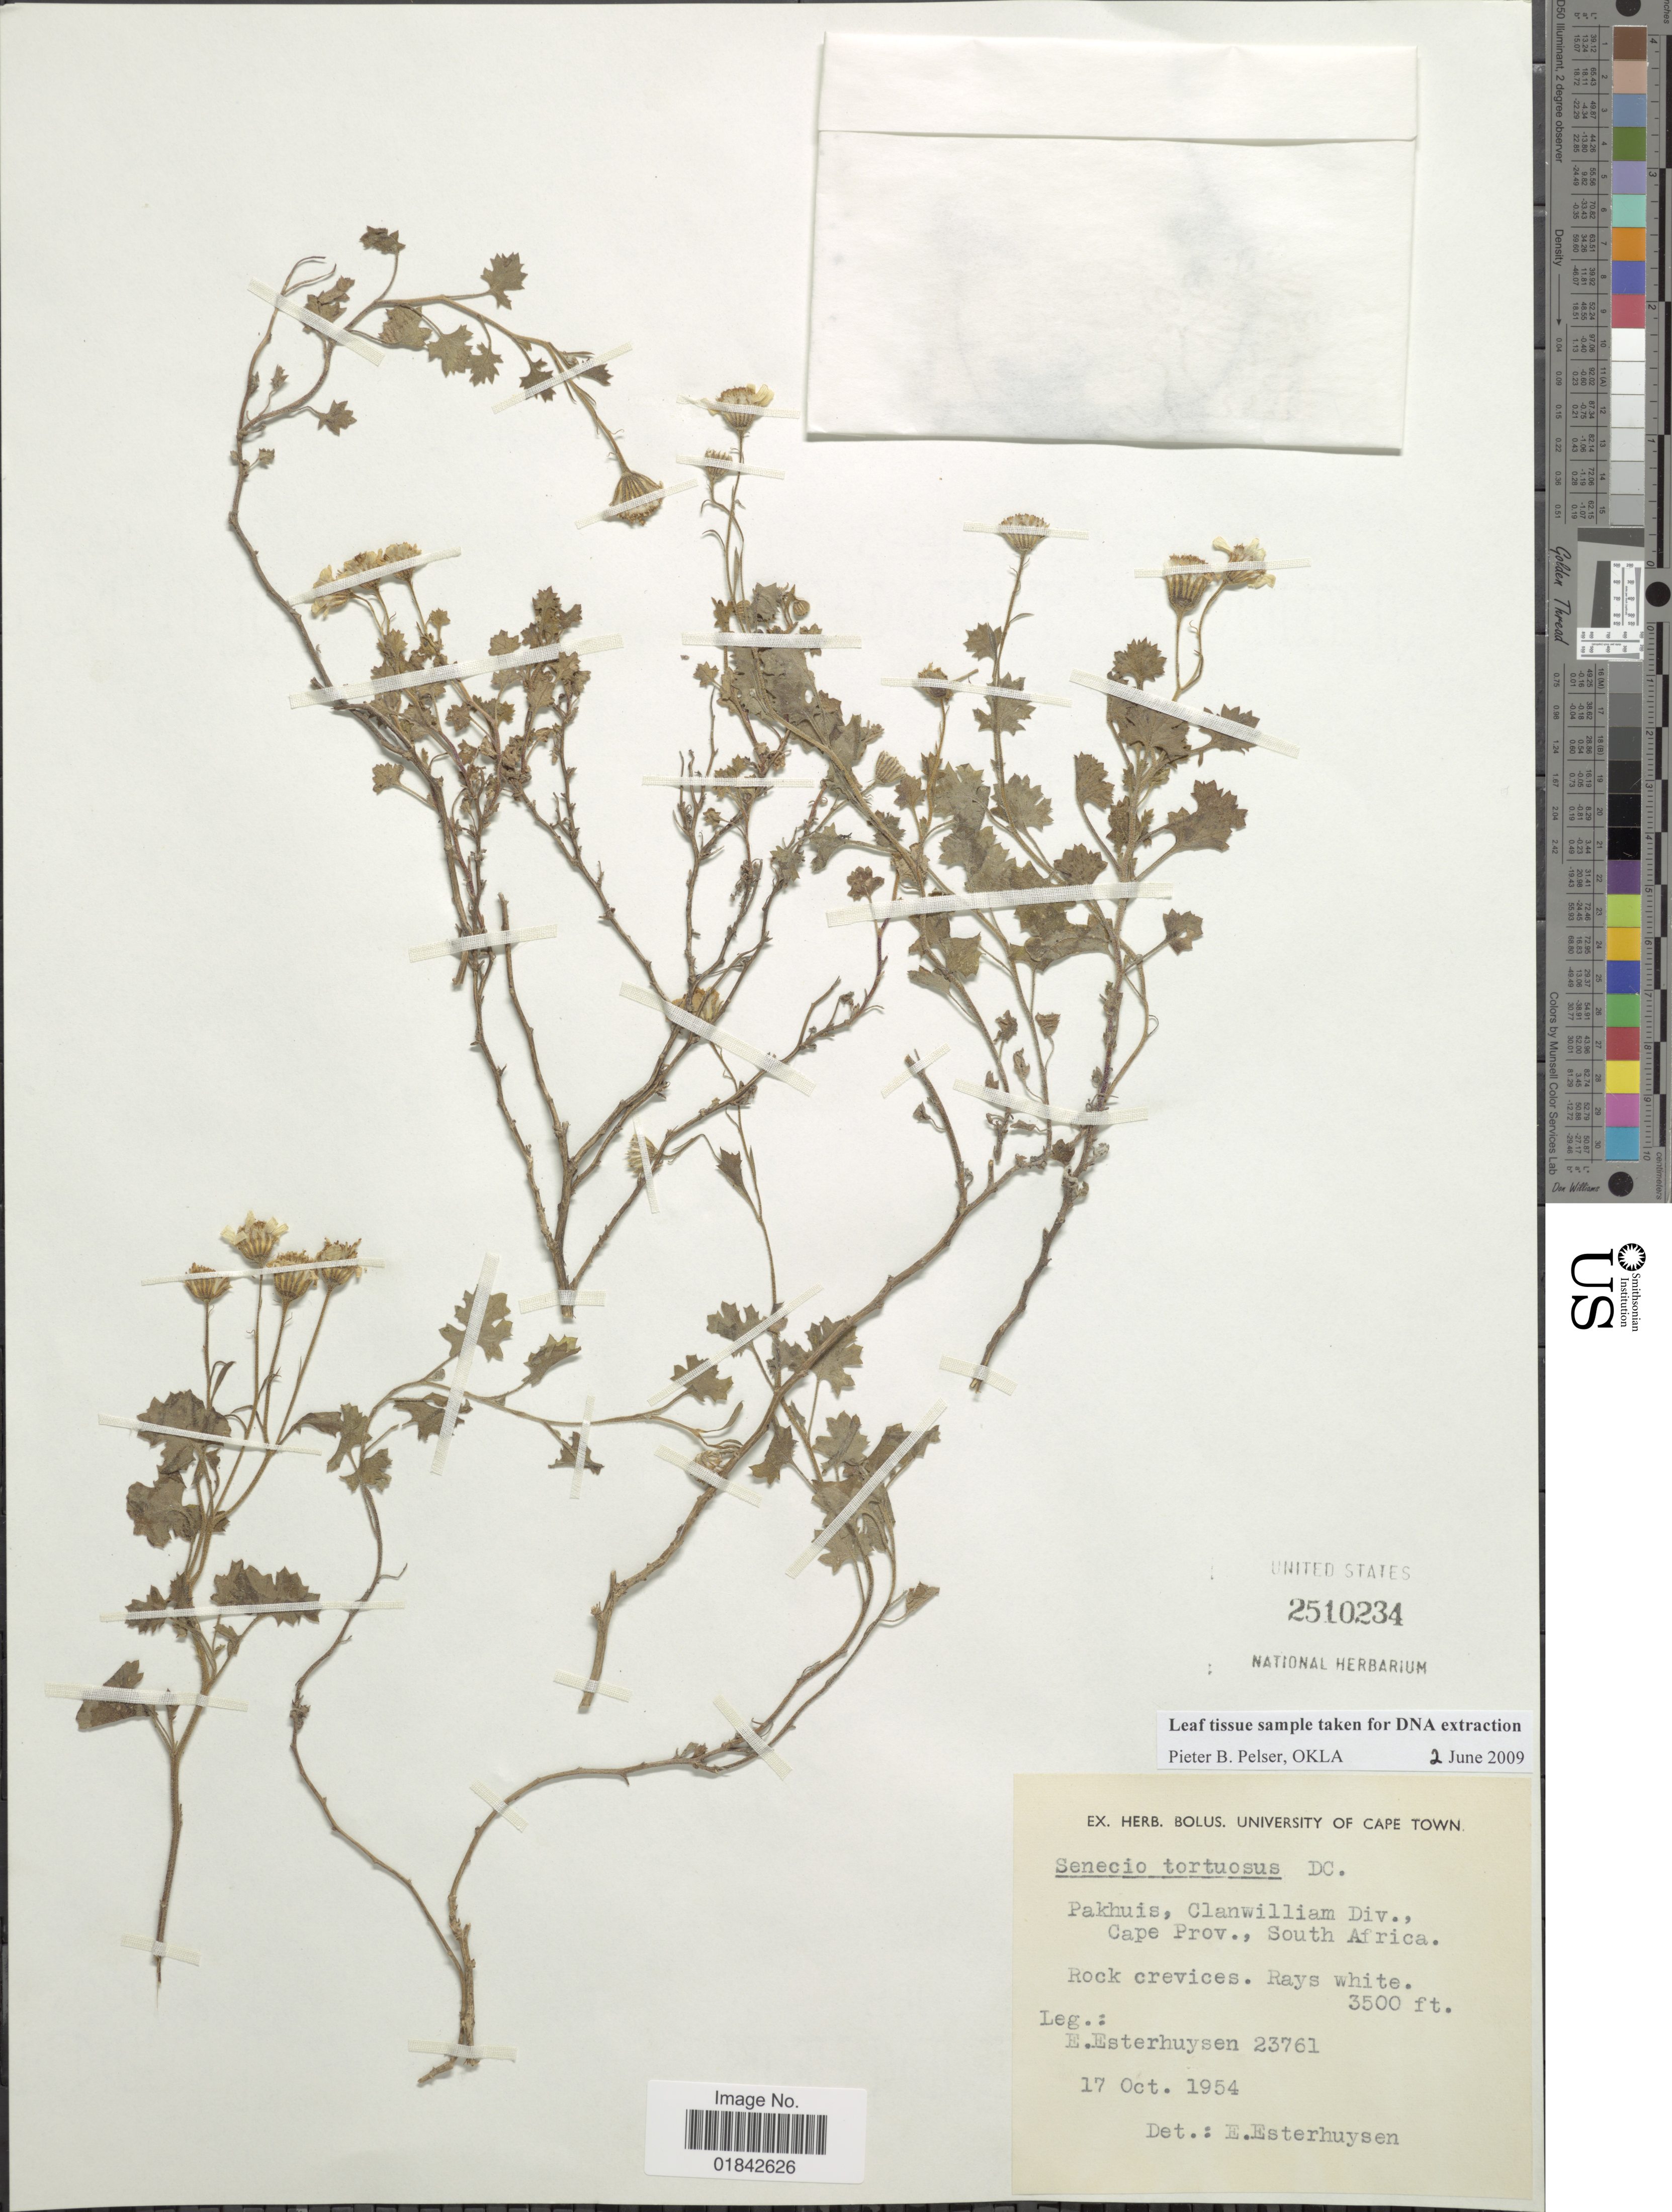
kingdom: Plantae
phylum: Tracheophyta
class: Magnoliopsida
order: Asterales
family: Asteraceae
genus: Senecio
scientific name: Senecio tortuosus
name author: DC.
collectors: E. E. Esterhuysen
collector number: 23761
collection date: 1954-10-17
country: South Africa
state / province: Western Cape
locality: Pakhuis, Clanwilliam Div.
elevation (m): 1067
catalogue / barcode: US 2510234